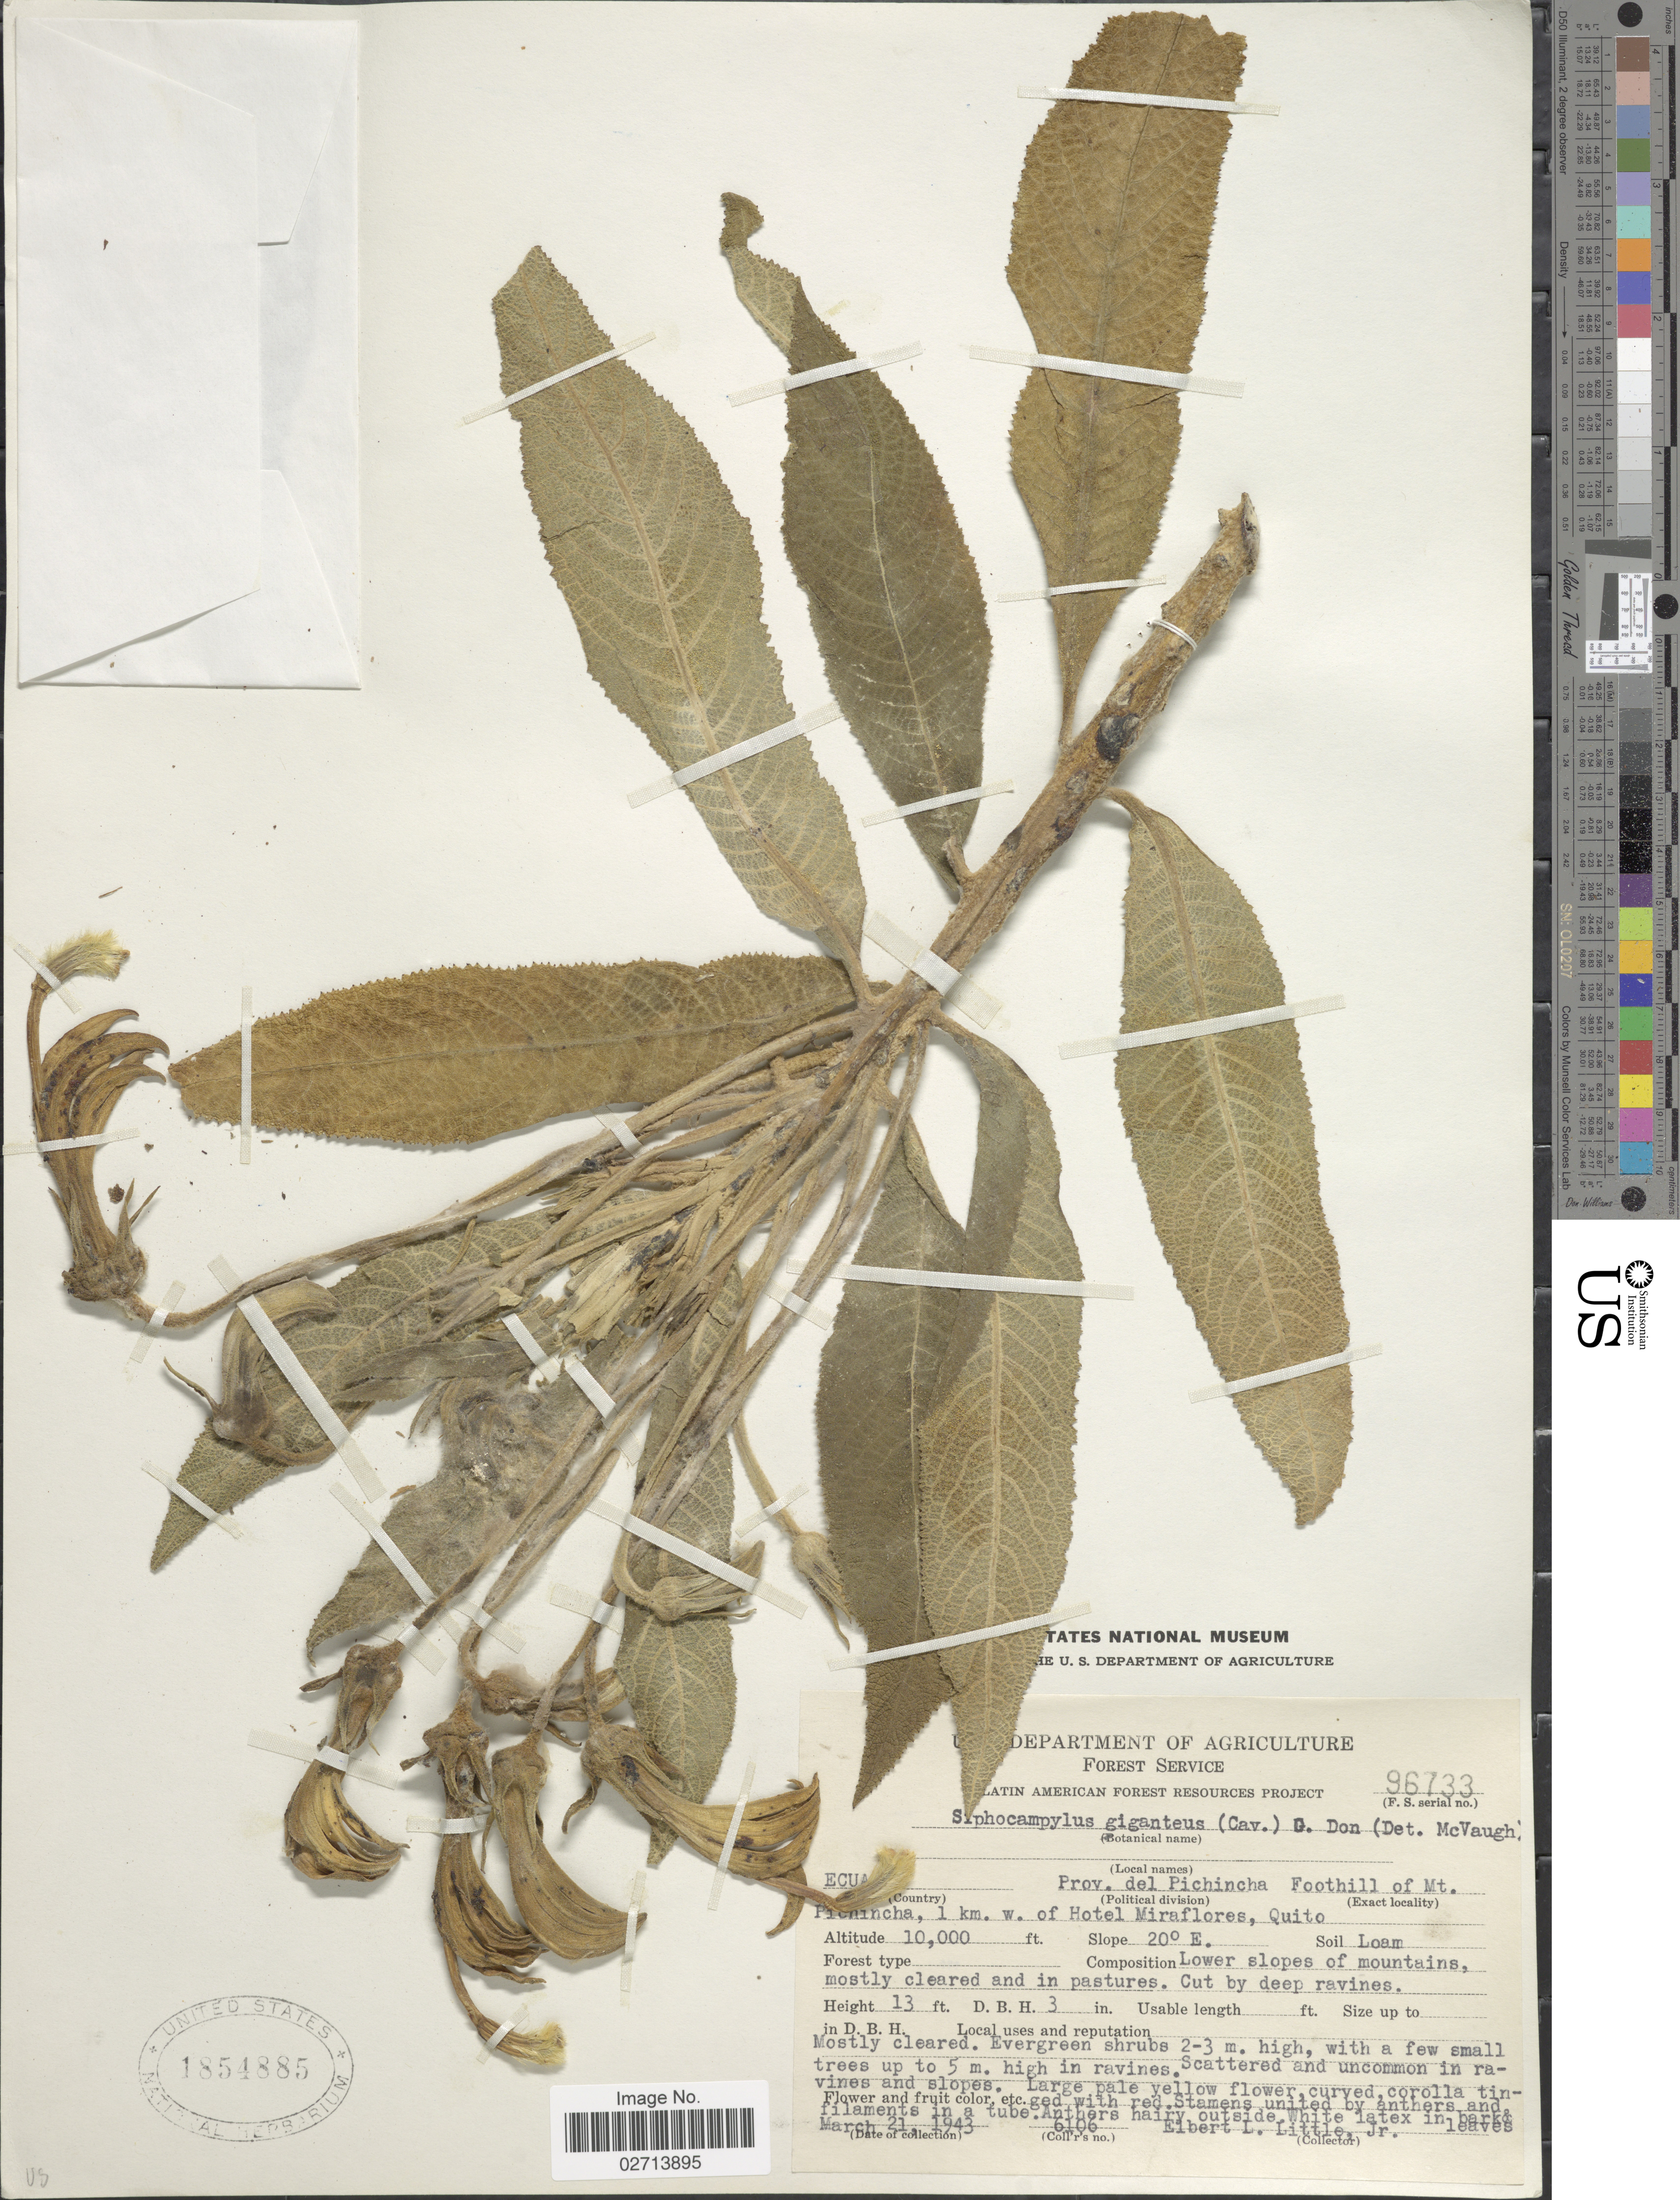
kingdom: Plantae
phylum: Tracheophyta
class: Magnoliopsida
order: Asterales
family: Campanulaceae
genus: Siphocampylus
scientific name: Siphocampylus giganteus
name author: (Cav.) G. Don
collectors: E. L. Little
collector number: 6106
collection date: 1943-03-21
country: Ecuador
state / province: Pichincha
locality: Prov. del Pichincha. Foothill of Mt. Pichincha, 1 km. w. of Hotel Miraflores, Quito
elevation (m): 3048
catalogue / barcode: US 1854885